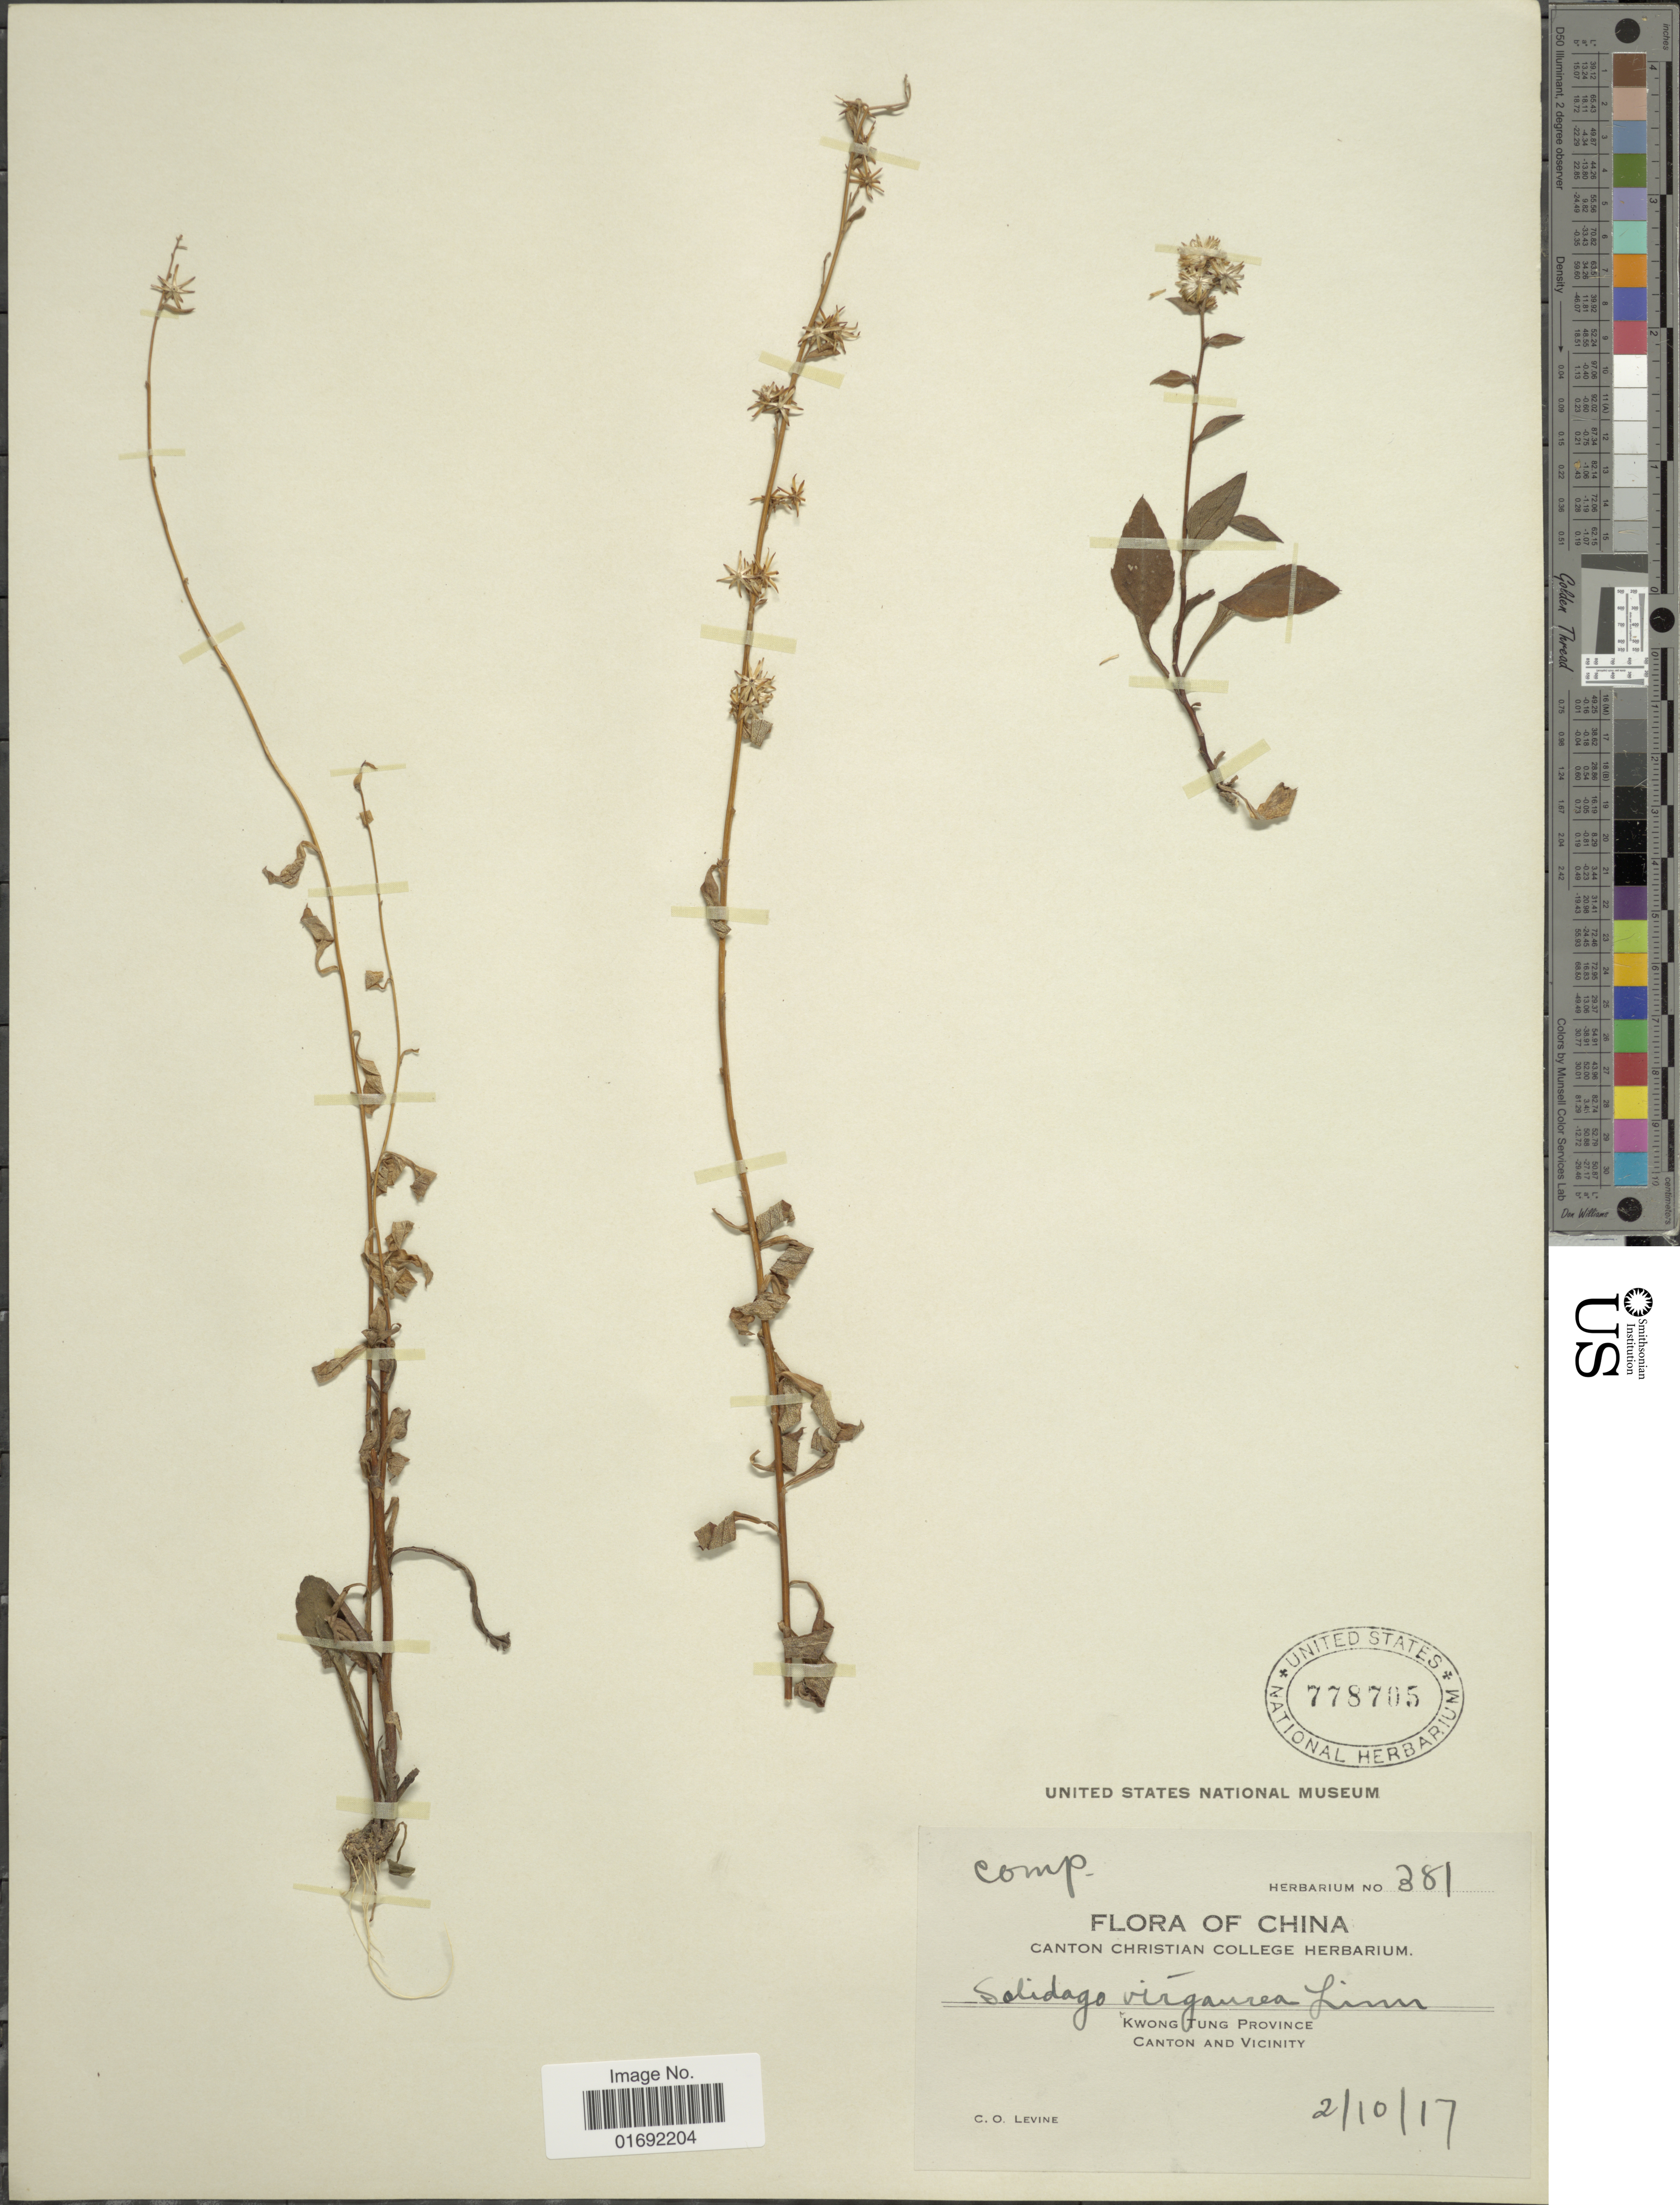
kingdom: Plantae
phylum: Tracheophyta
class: Magnoliopsida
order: Asterales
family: Asteraceae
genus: Solidago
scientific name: Solidago virgaurea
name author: L.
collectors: C. O. Levine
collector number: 381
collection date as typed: Transcribed d/m/y: 2/10/17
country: China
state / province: Guangdong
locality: Kwong Tung Province, Canton and Vicinity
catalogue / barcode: US 778705